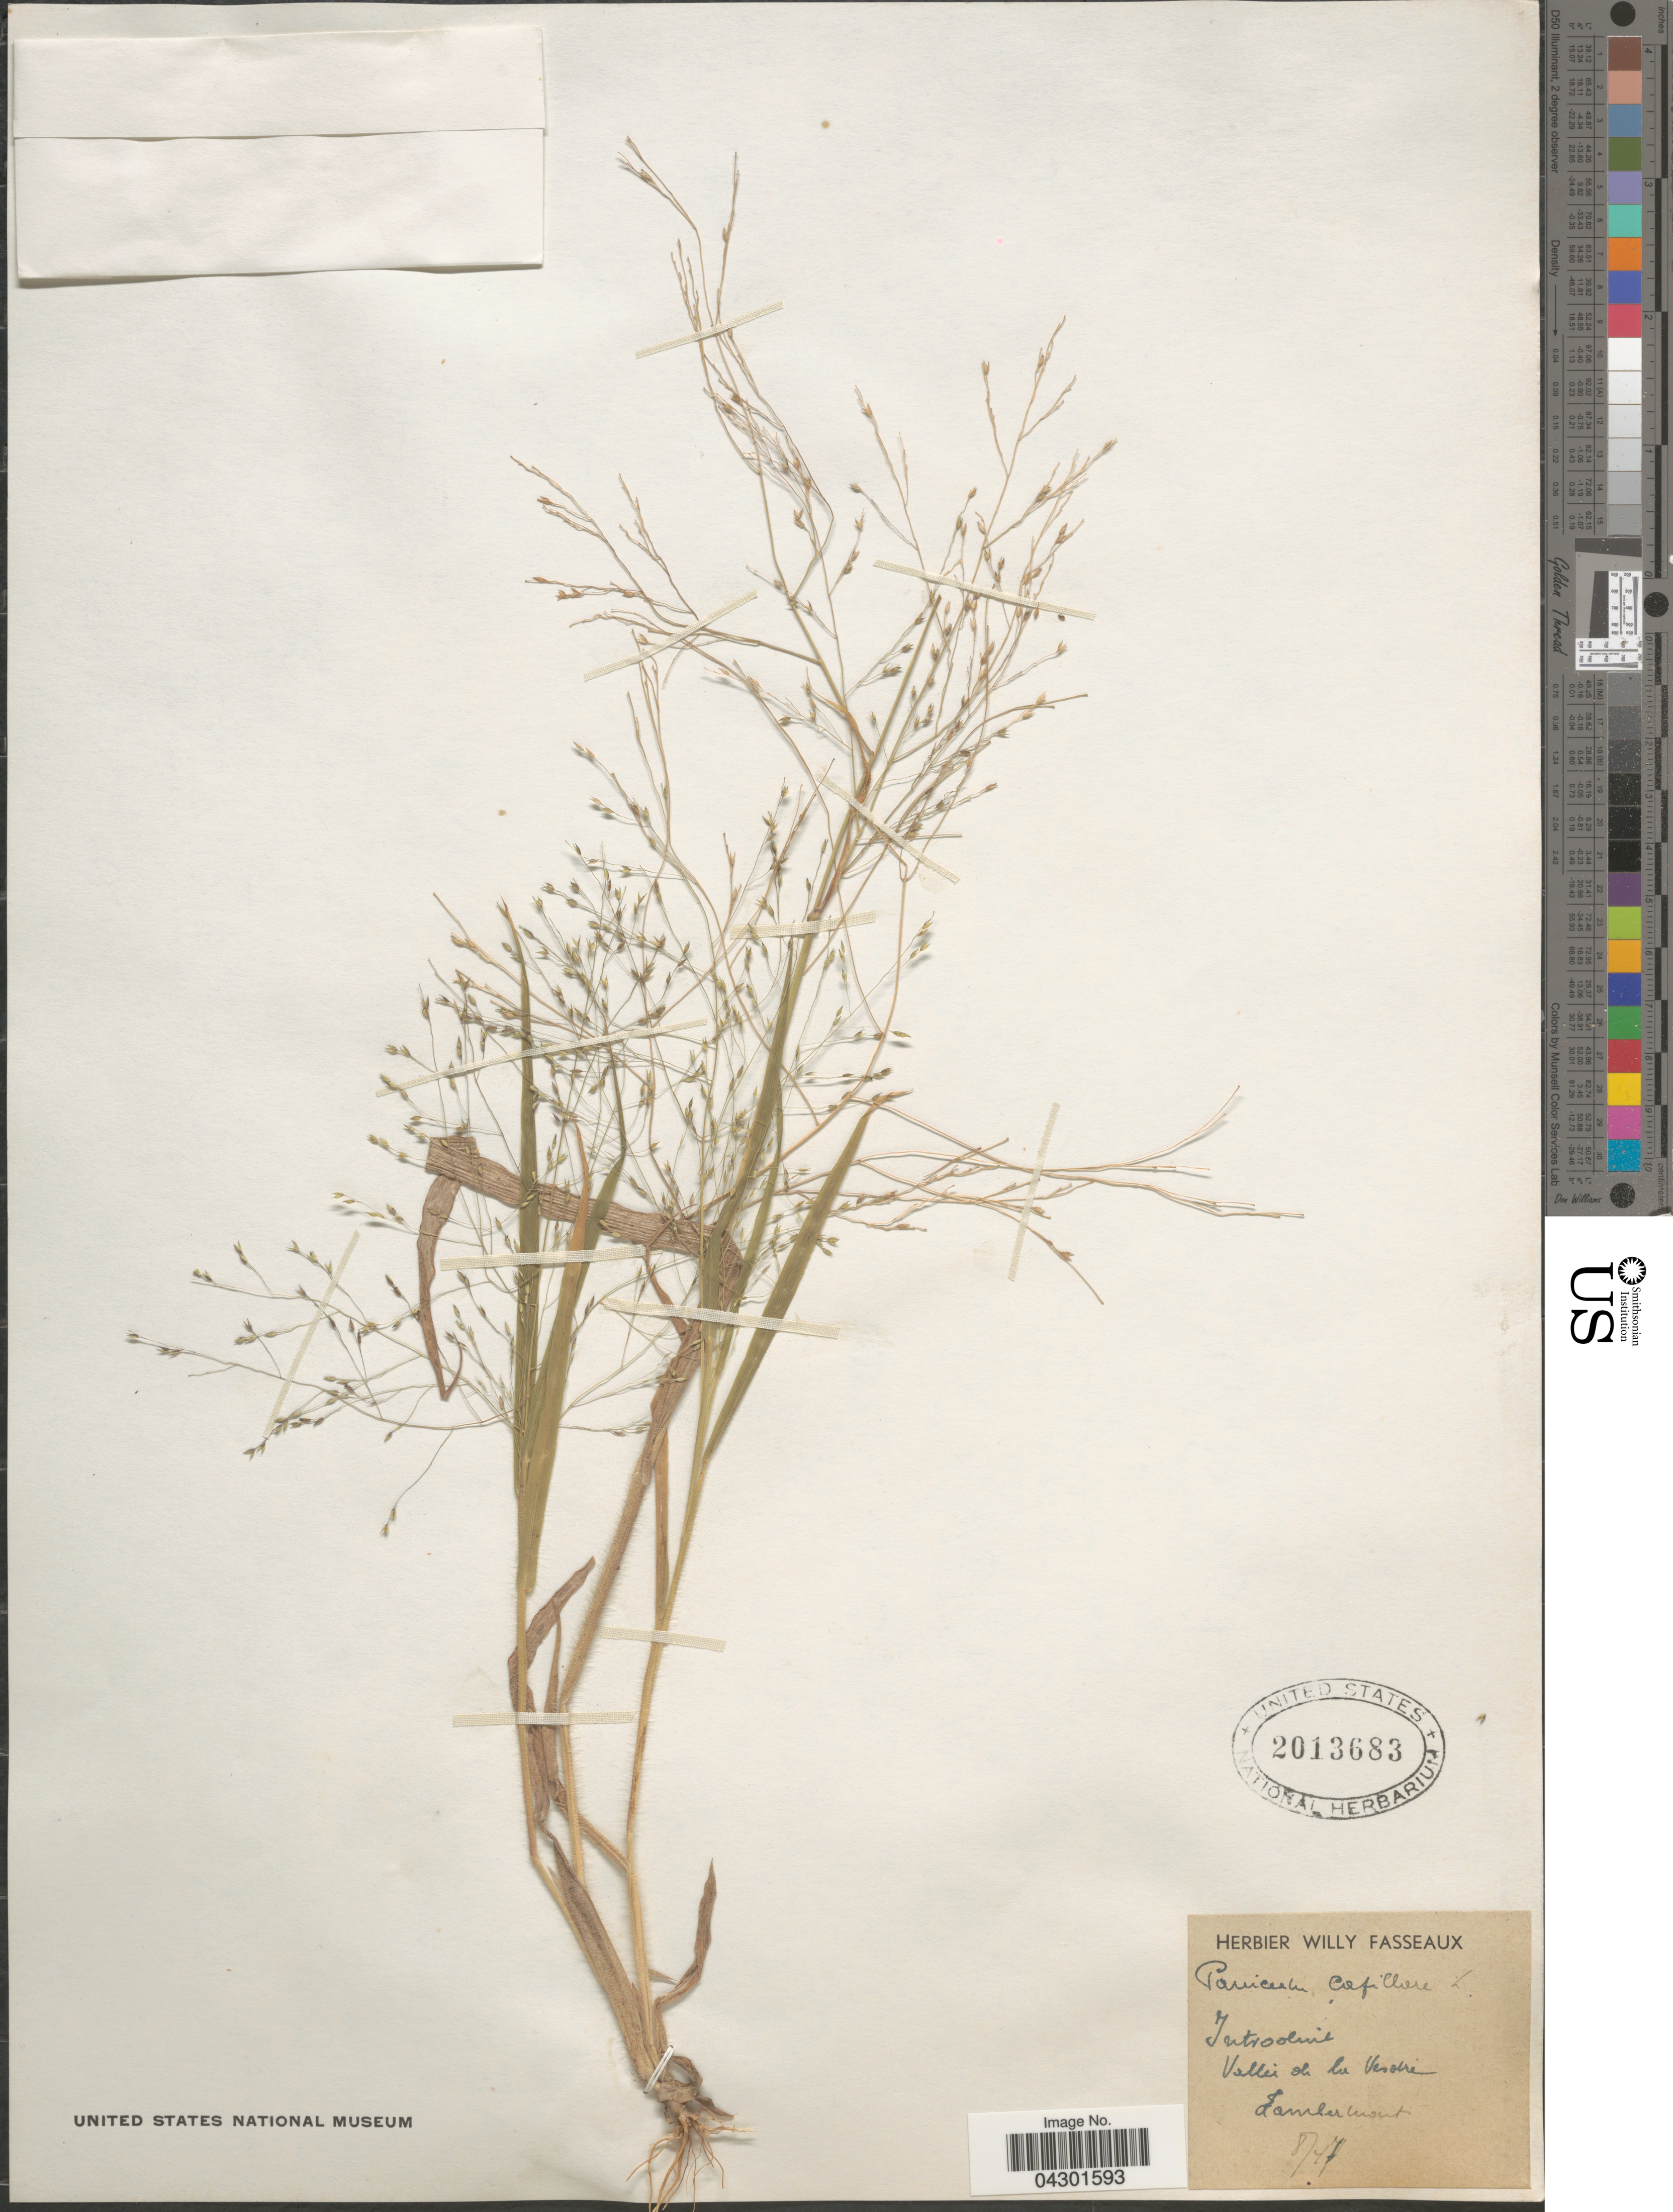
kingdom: Plantae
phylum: Tracheophyta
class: Liliopsida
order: Poales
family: Poaceae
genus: Panicum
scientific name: Panicum capillare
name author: L.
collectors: ex Herb. Willy Fasseux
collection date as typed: Transcribed d/m/y: /8/47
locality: Introduit. Vallée de la Versoire [interpreted]. Lamlermont [interpreted].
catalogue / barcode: US 2013683